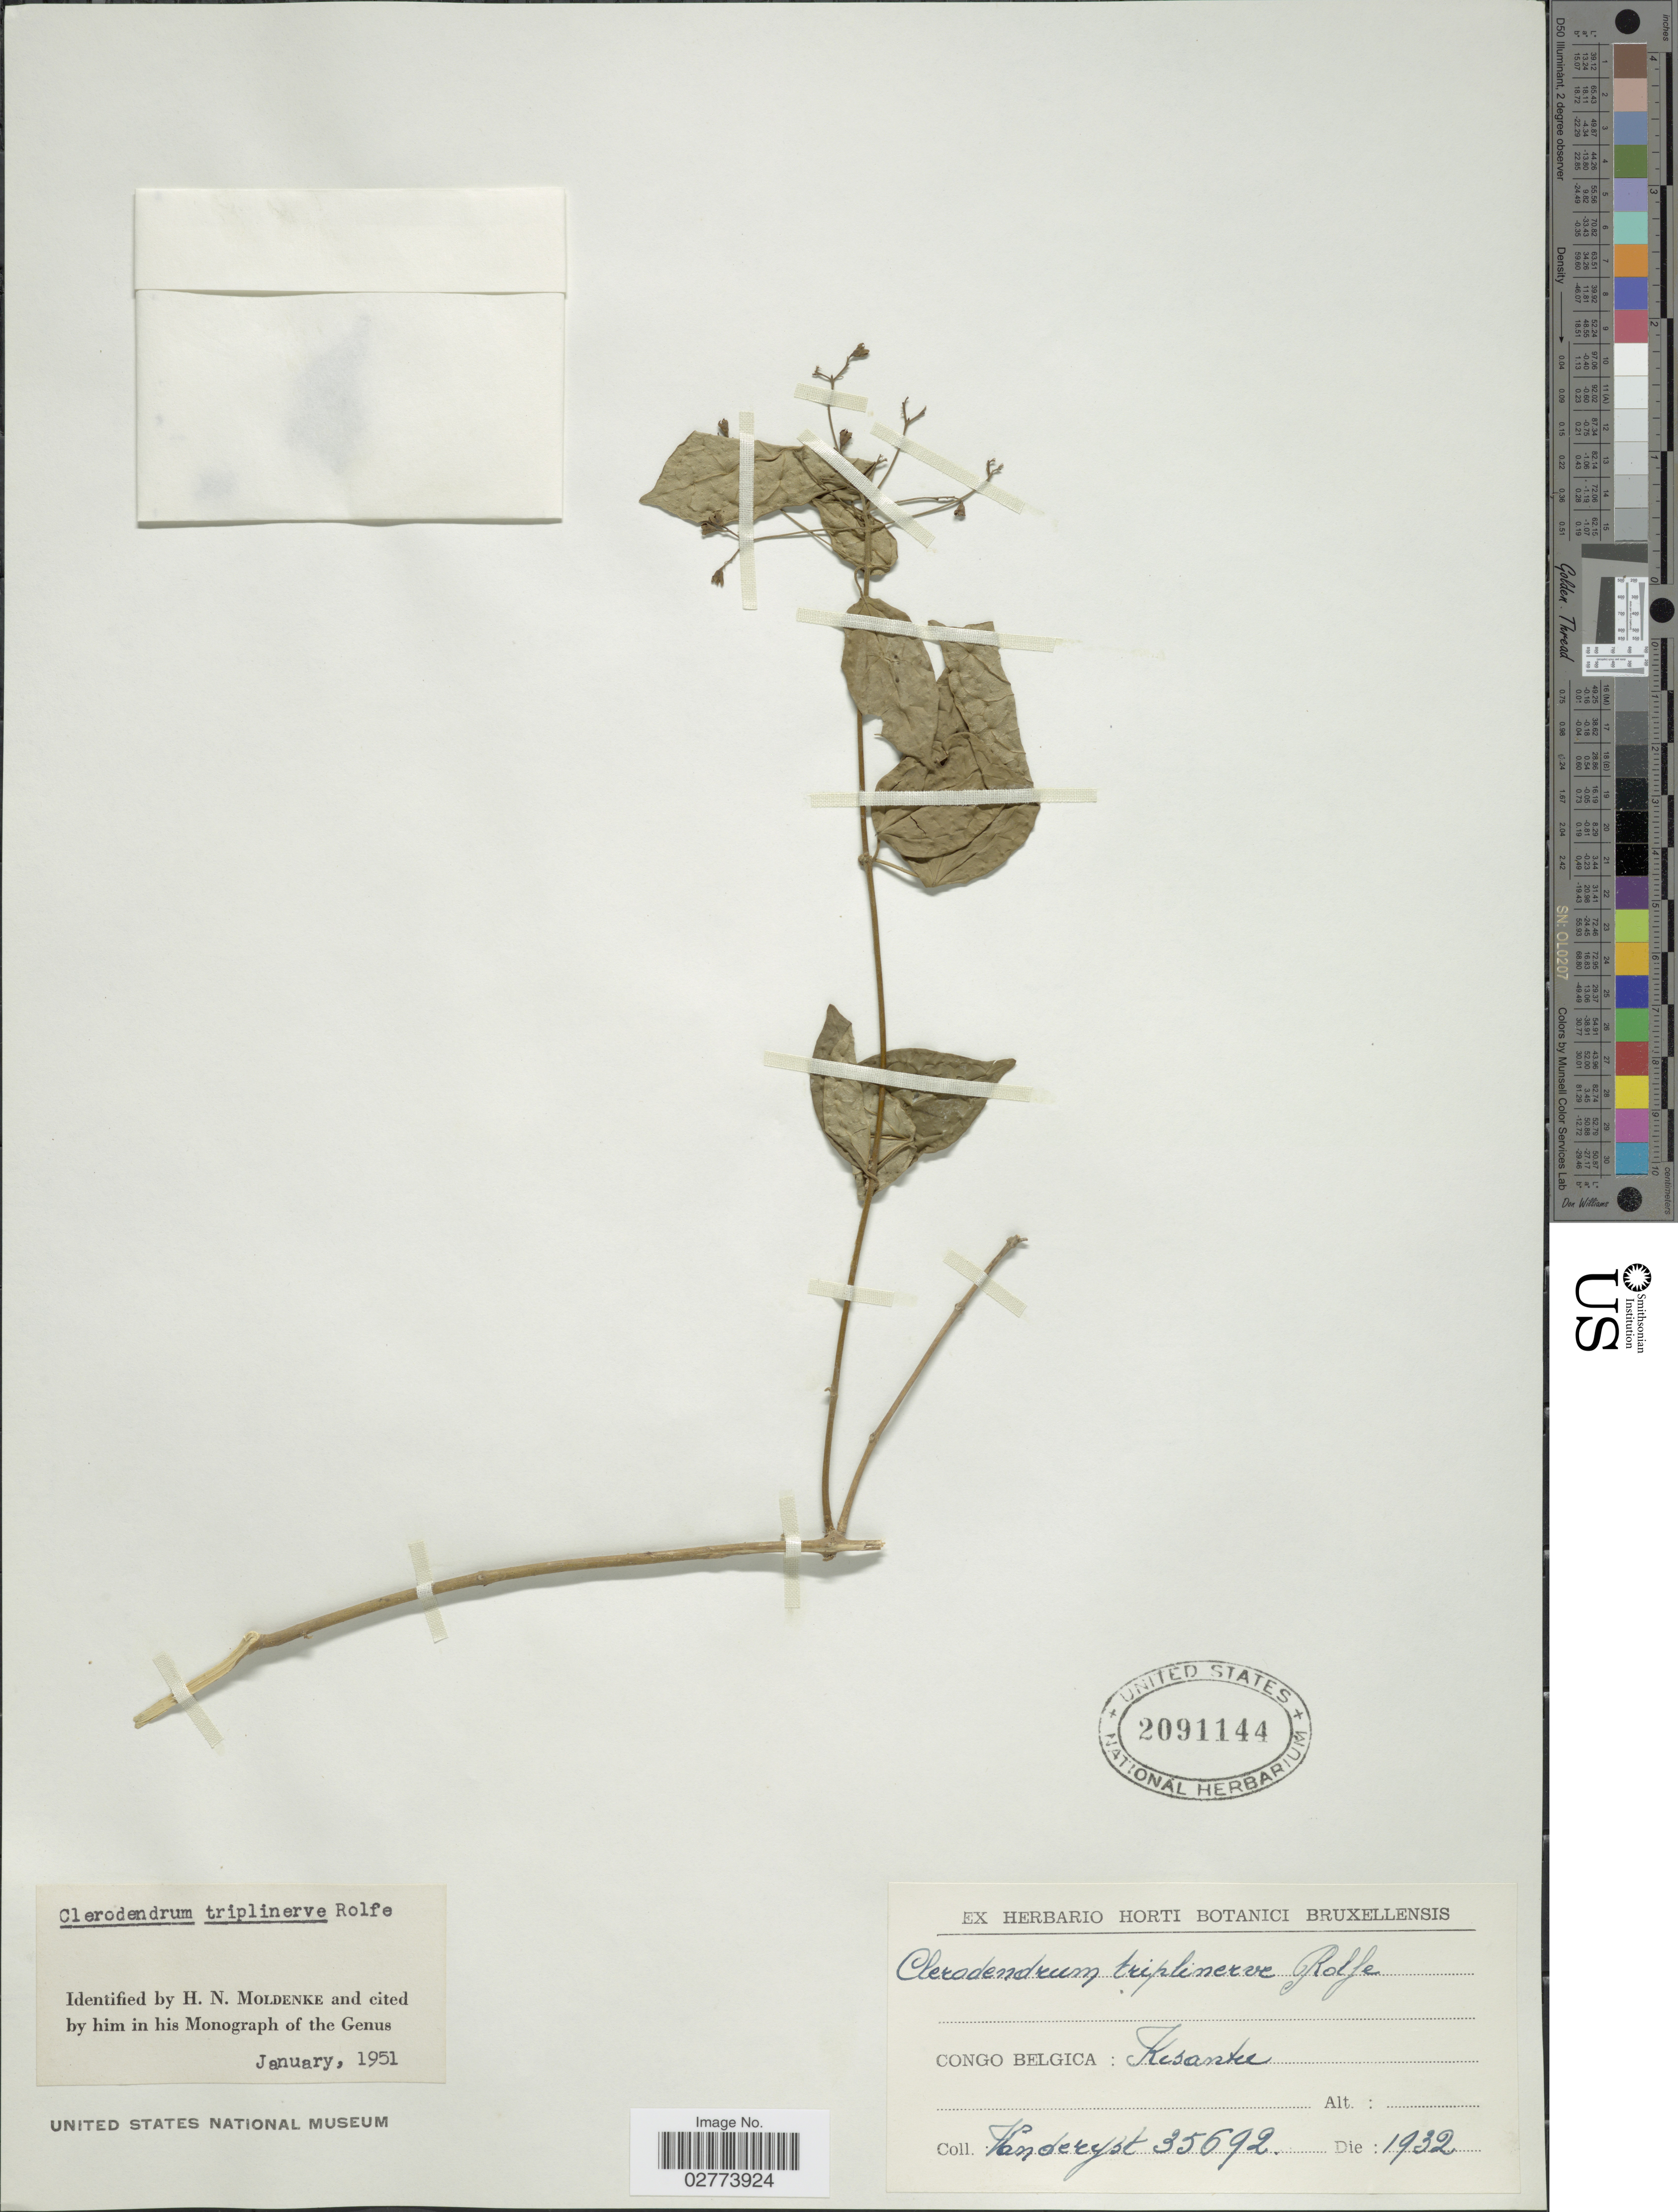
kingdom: Plantae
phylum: Tracheophyta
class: Magnoliopsida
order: Lamiales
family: Lamiaceae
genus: Clerodendrum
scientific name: Clerodendrum triplinerve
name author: Rolfe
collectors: Vanderyst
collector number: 35692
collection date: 1932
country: Congo, Democratic Republic of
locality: Congo Belgica: Kisantu.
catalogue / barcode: US 2091144